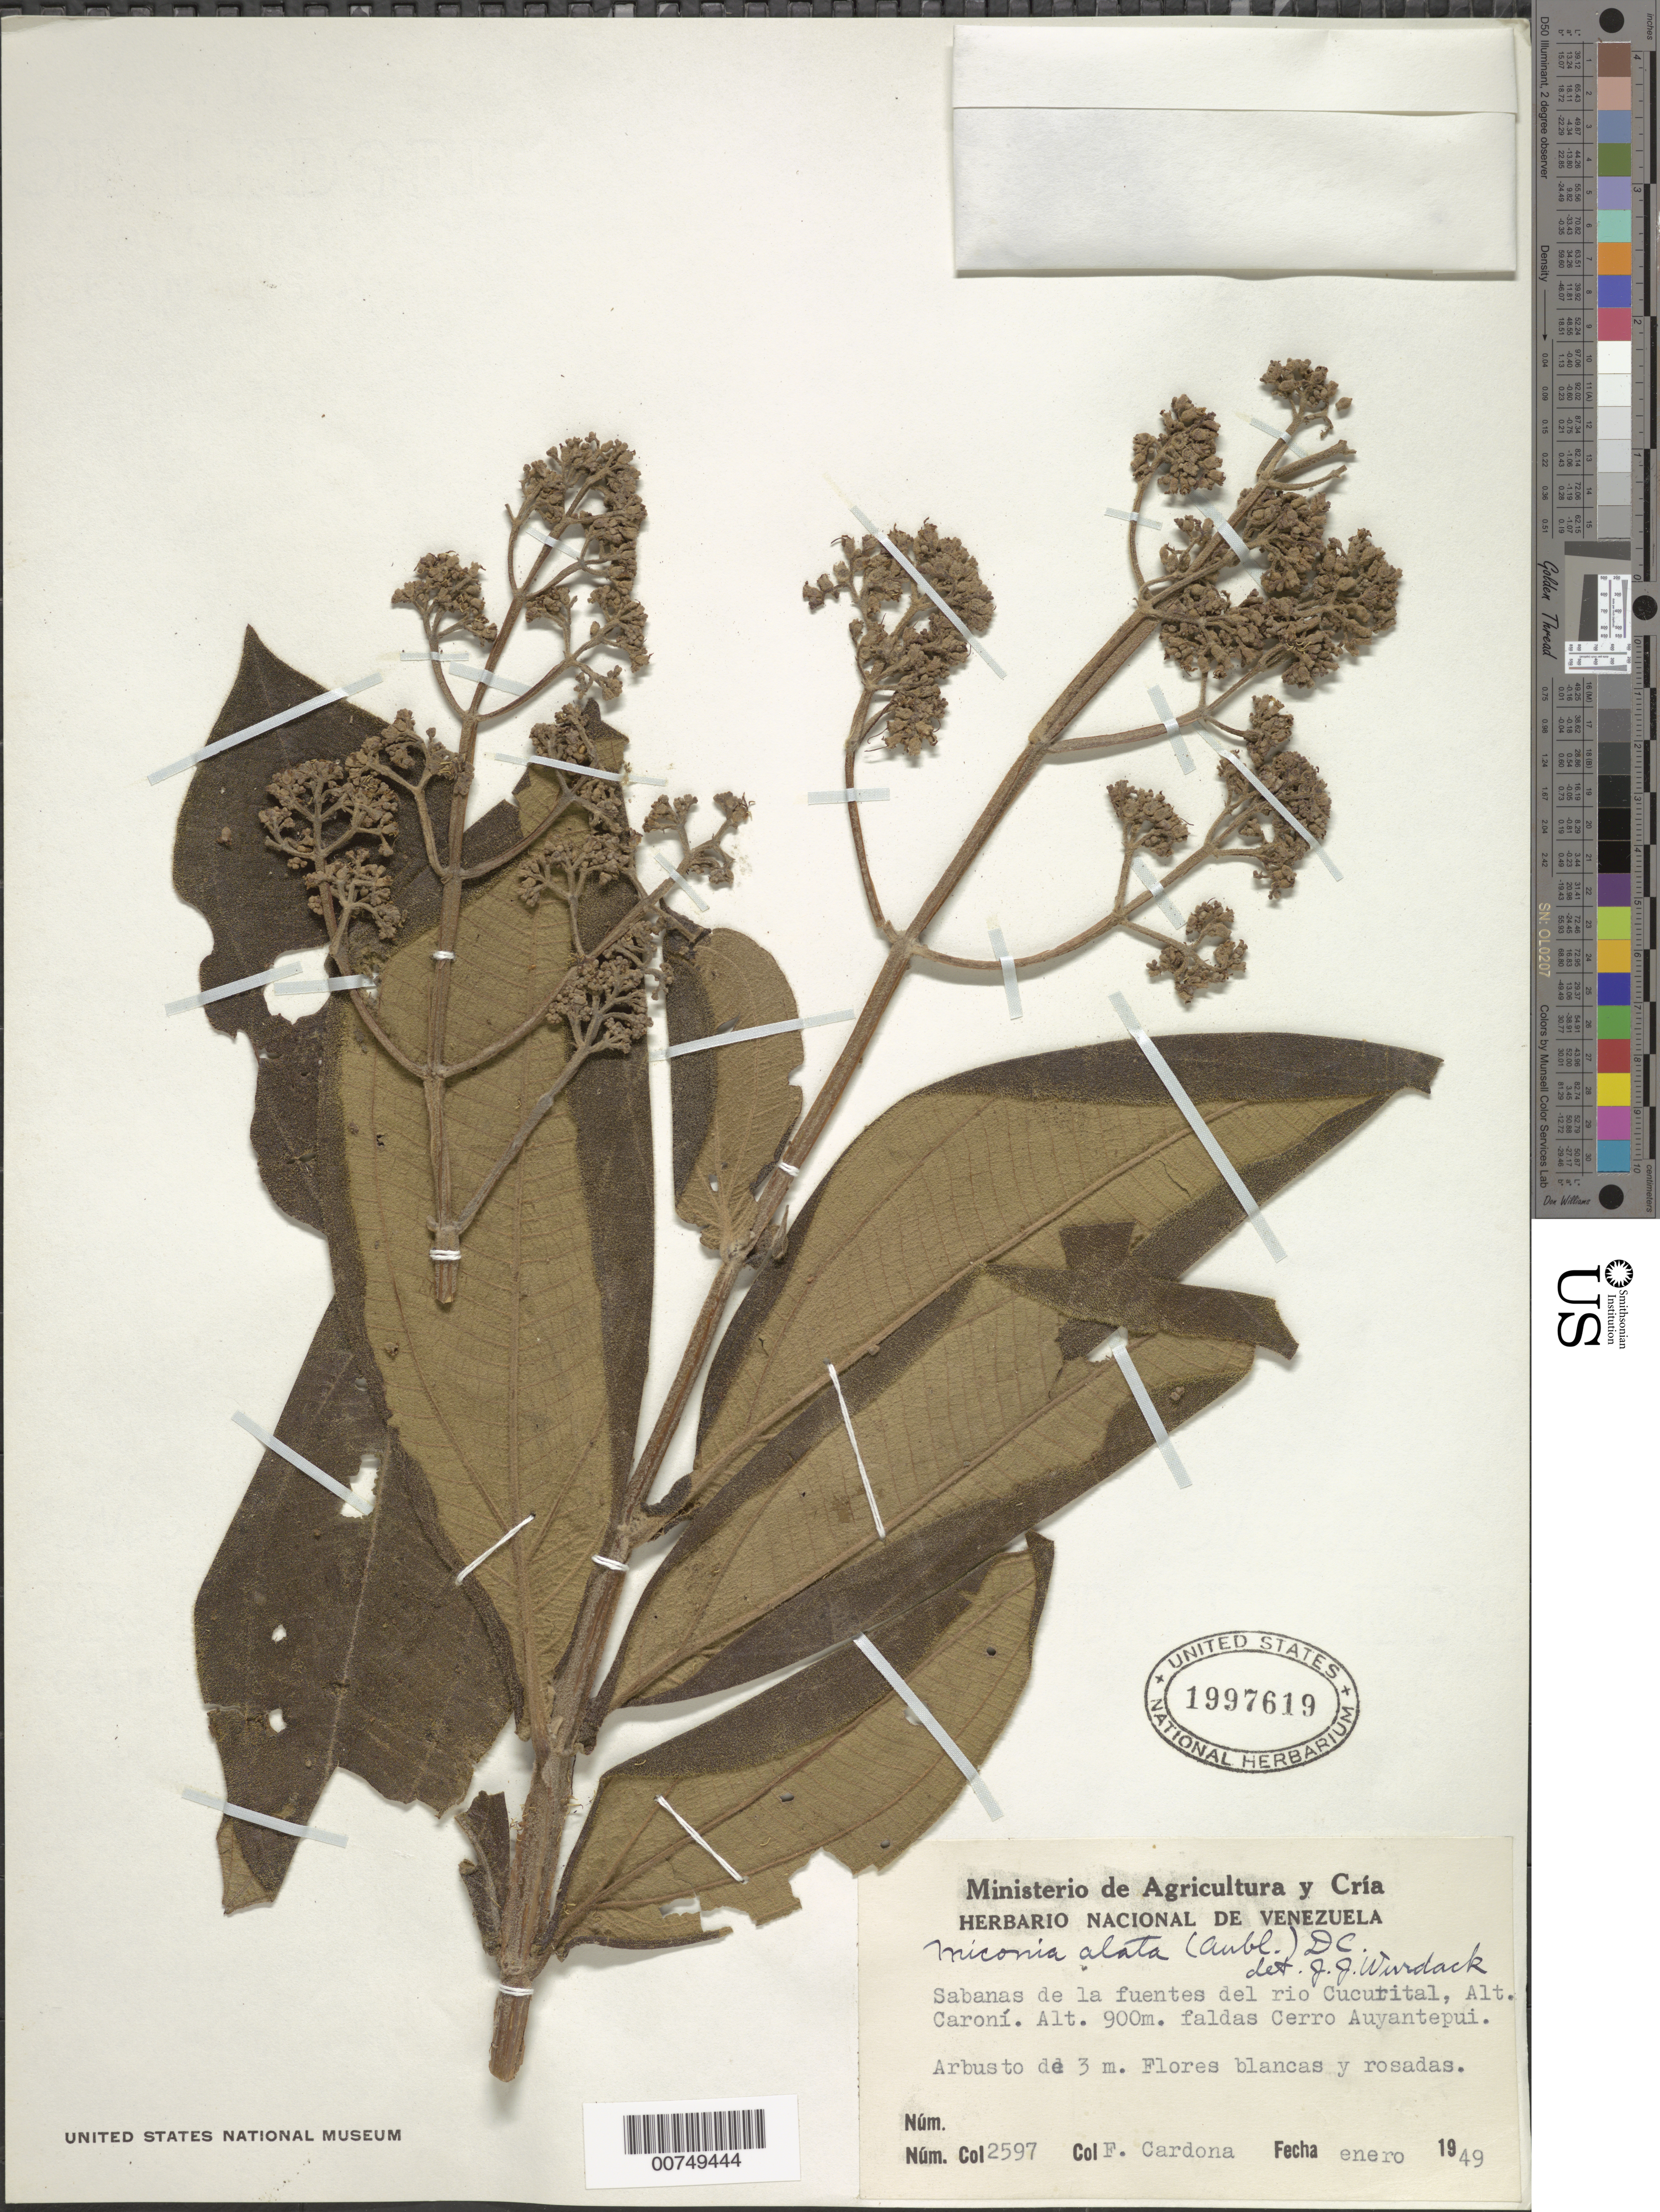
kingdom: Plantae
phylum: Tracheophyta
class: Magnoliopsida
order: Myrtales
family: Melastomataceae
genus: Miconia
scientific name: Miconia alata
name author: (Aubl.) DC.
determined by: Wurdack, John J., (US), US (UNITED STATES)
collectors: F. Cardona Puig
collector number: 2597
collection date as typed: Jan-49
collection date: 1949-01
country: Venezuela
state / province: Bolívar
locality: Río Cucuital, Alto Río Caroní; Cerro Auyantepuí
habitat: Sabanas de la fuentes del rio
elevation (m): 900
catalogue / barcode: US 1997619